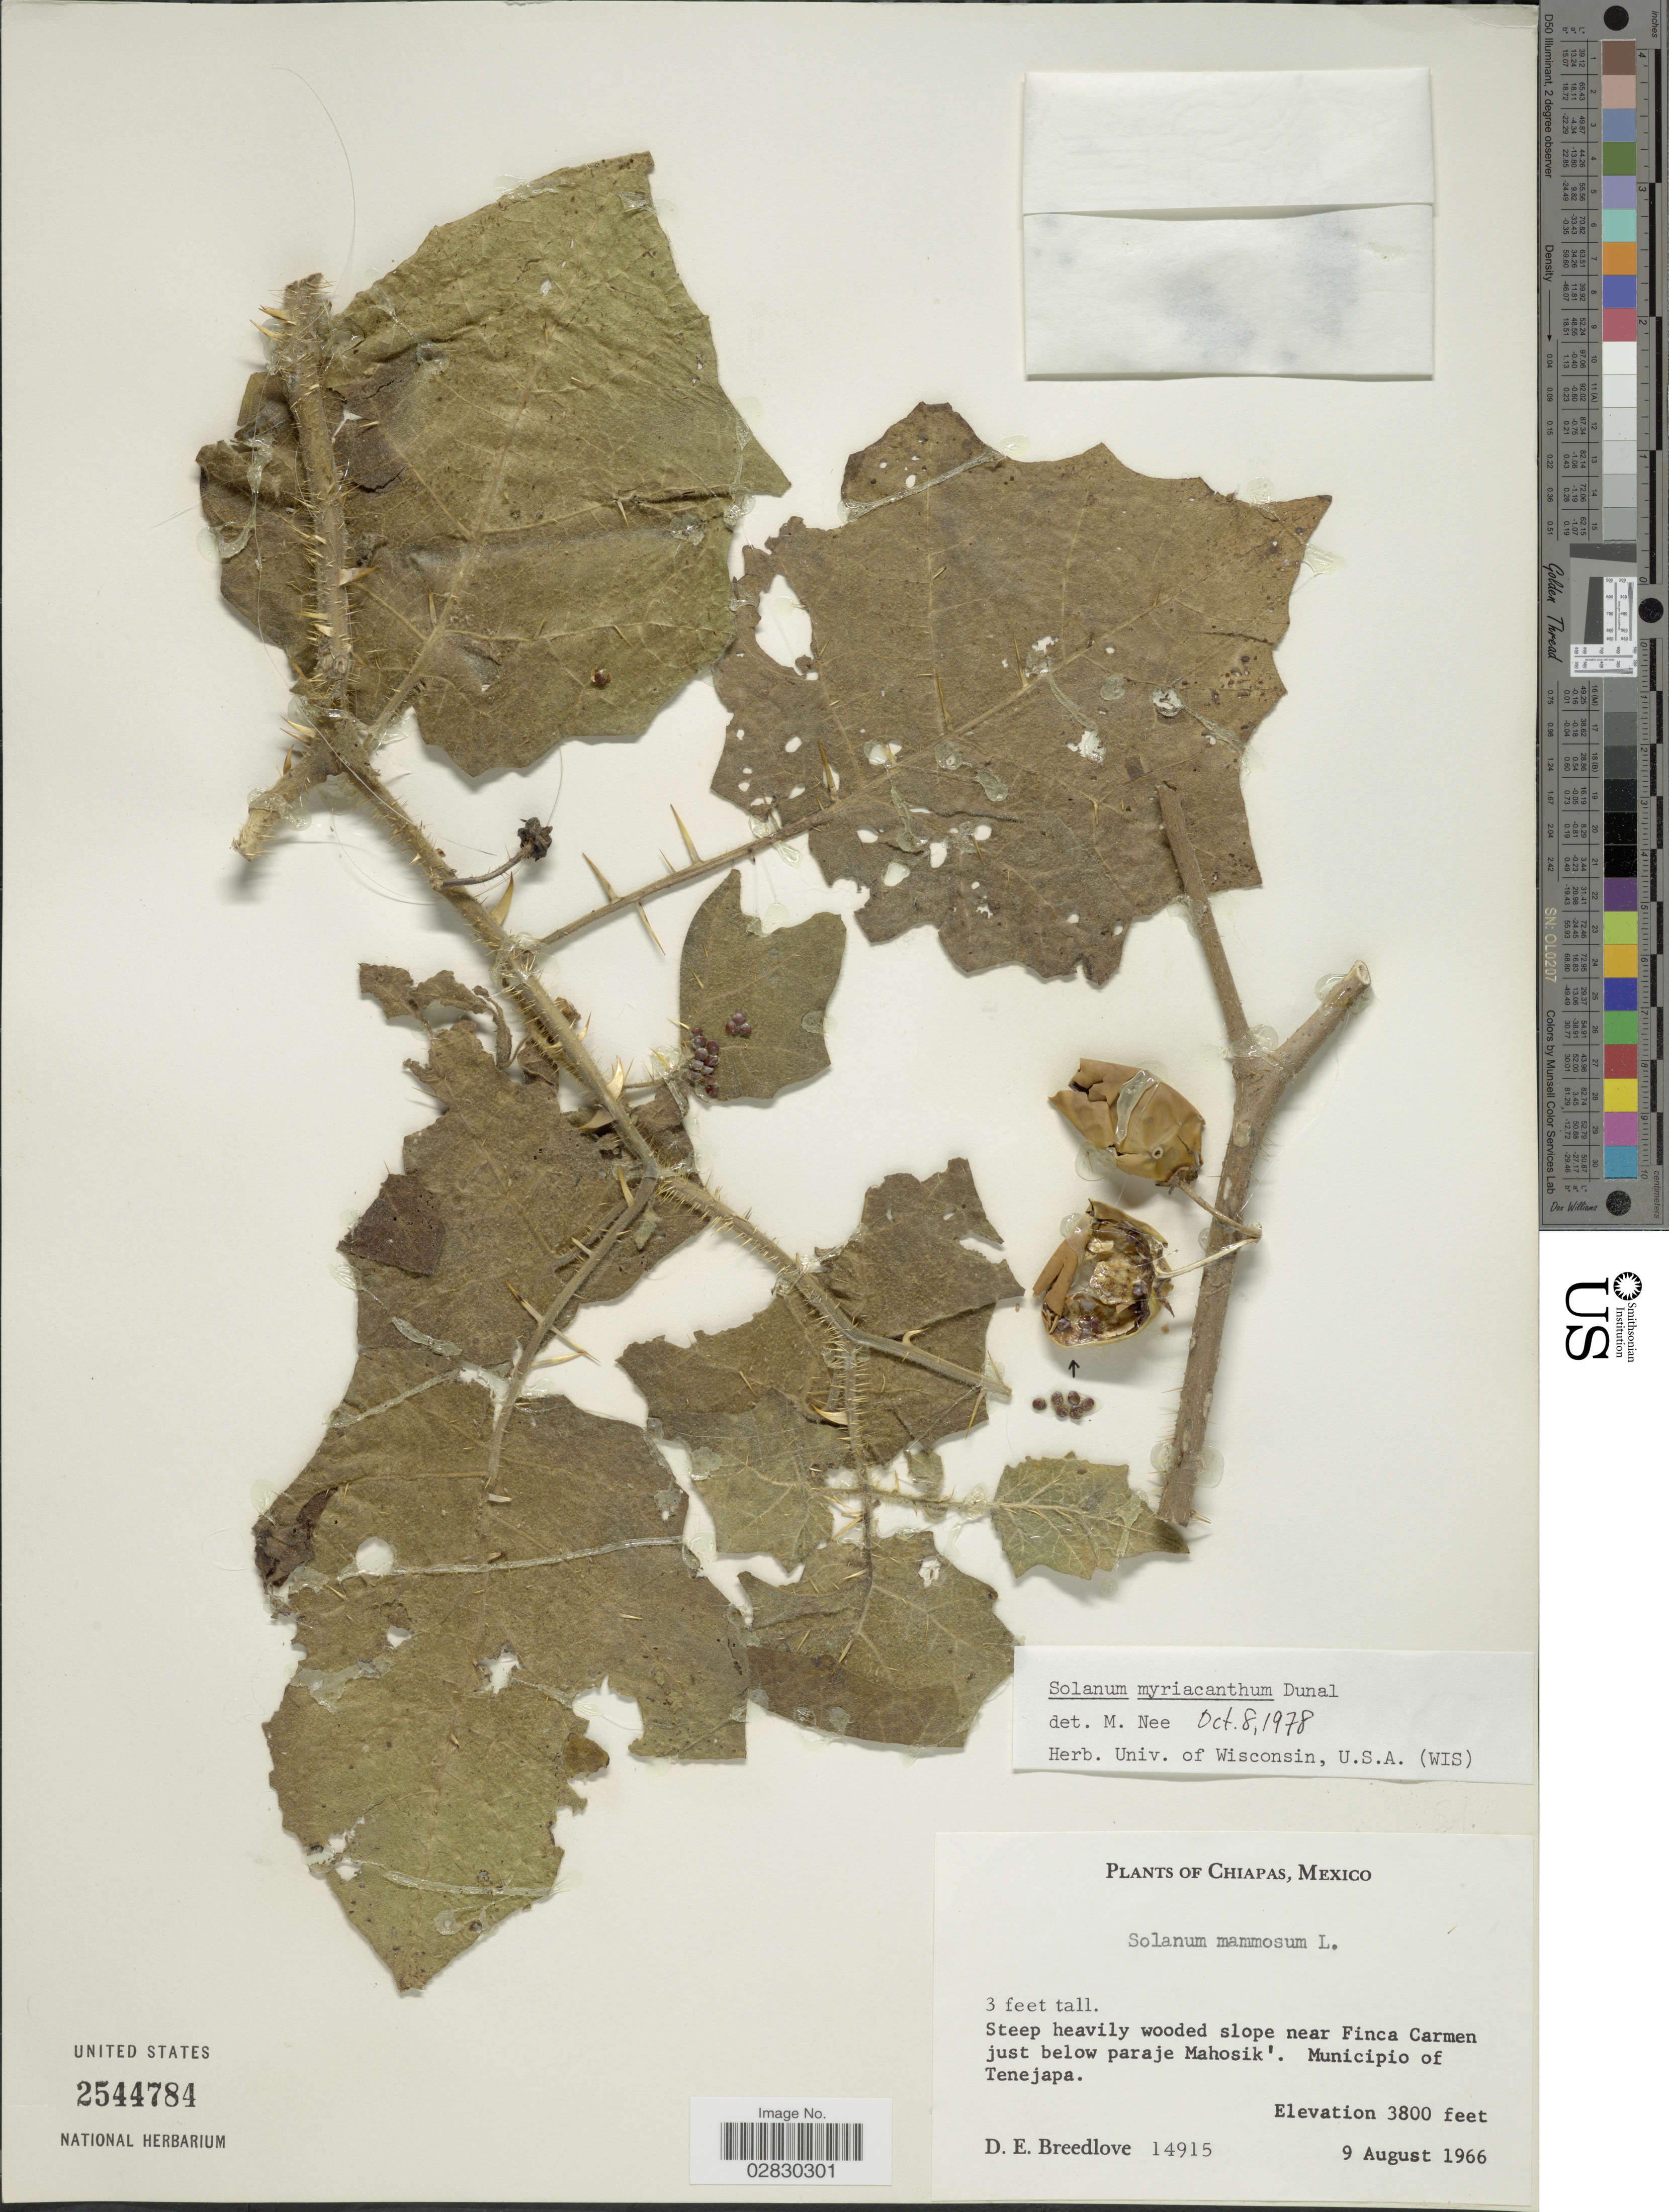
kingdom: Plantae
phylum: Tracheophyta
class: Magnoliopsida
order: Solanales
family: Solanaceae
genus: Solanum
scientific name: Solanum myriacanthum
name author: Dunal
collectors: D. E. Breedlove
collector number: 14915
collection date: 1966-08-09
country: Mexico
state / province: Chiapas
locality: Steep heavily wooded slope near Finca Carmen just below paraje Mahosik'. Municipio of Tenejapa.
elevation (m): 1158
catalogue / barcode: US 2544784